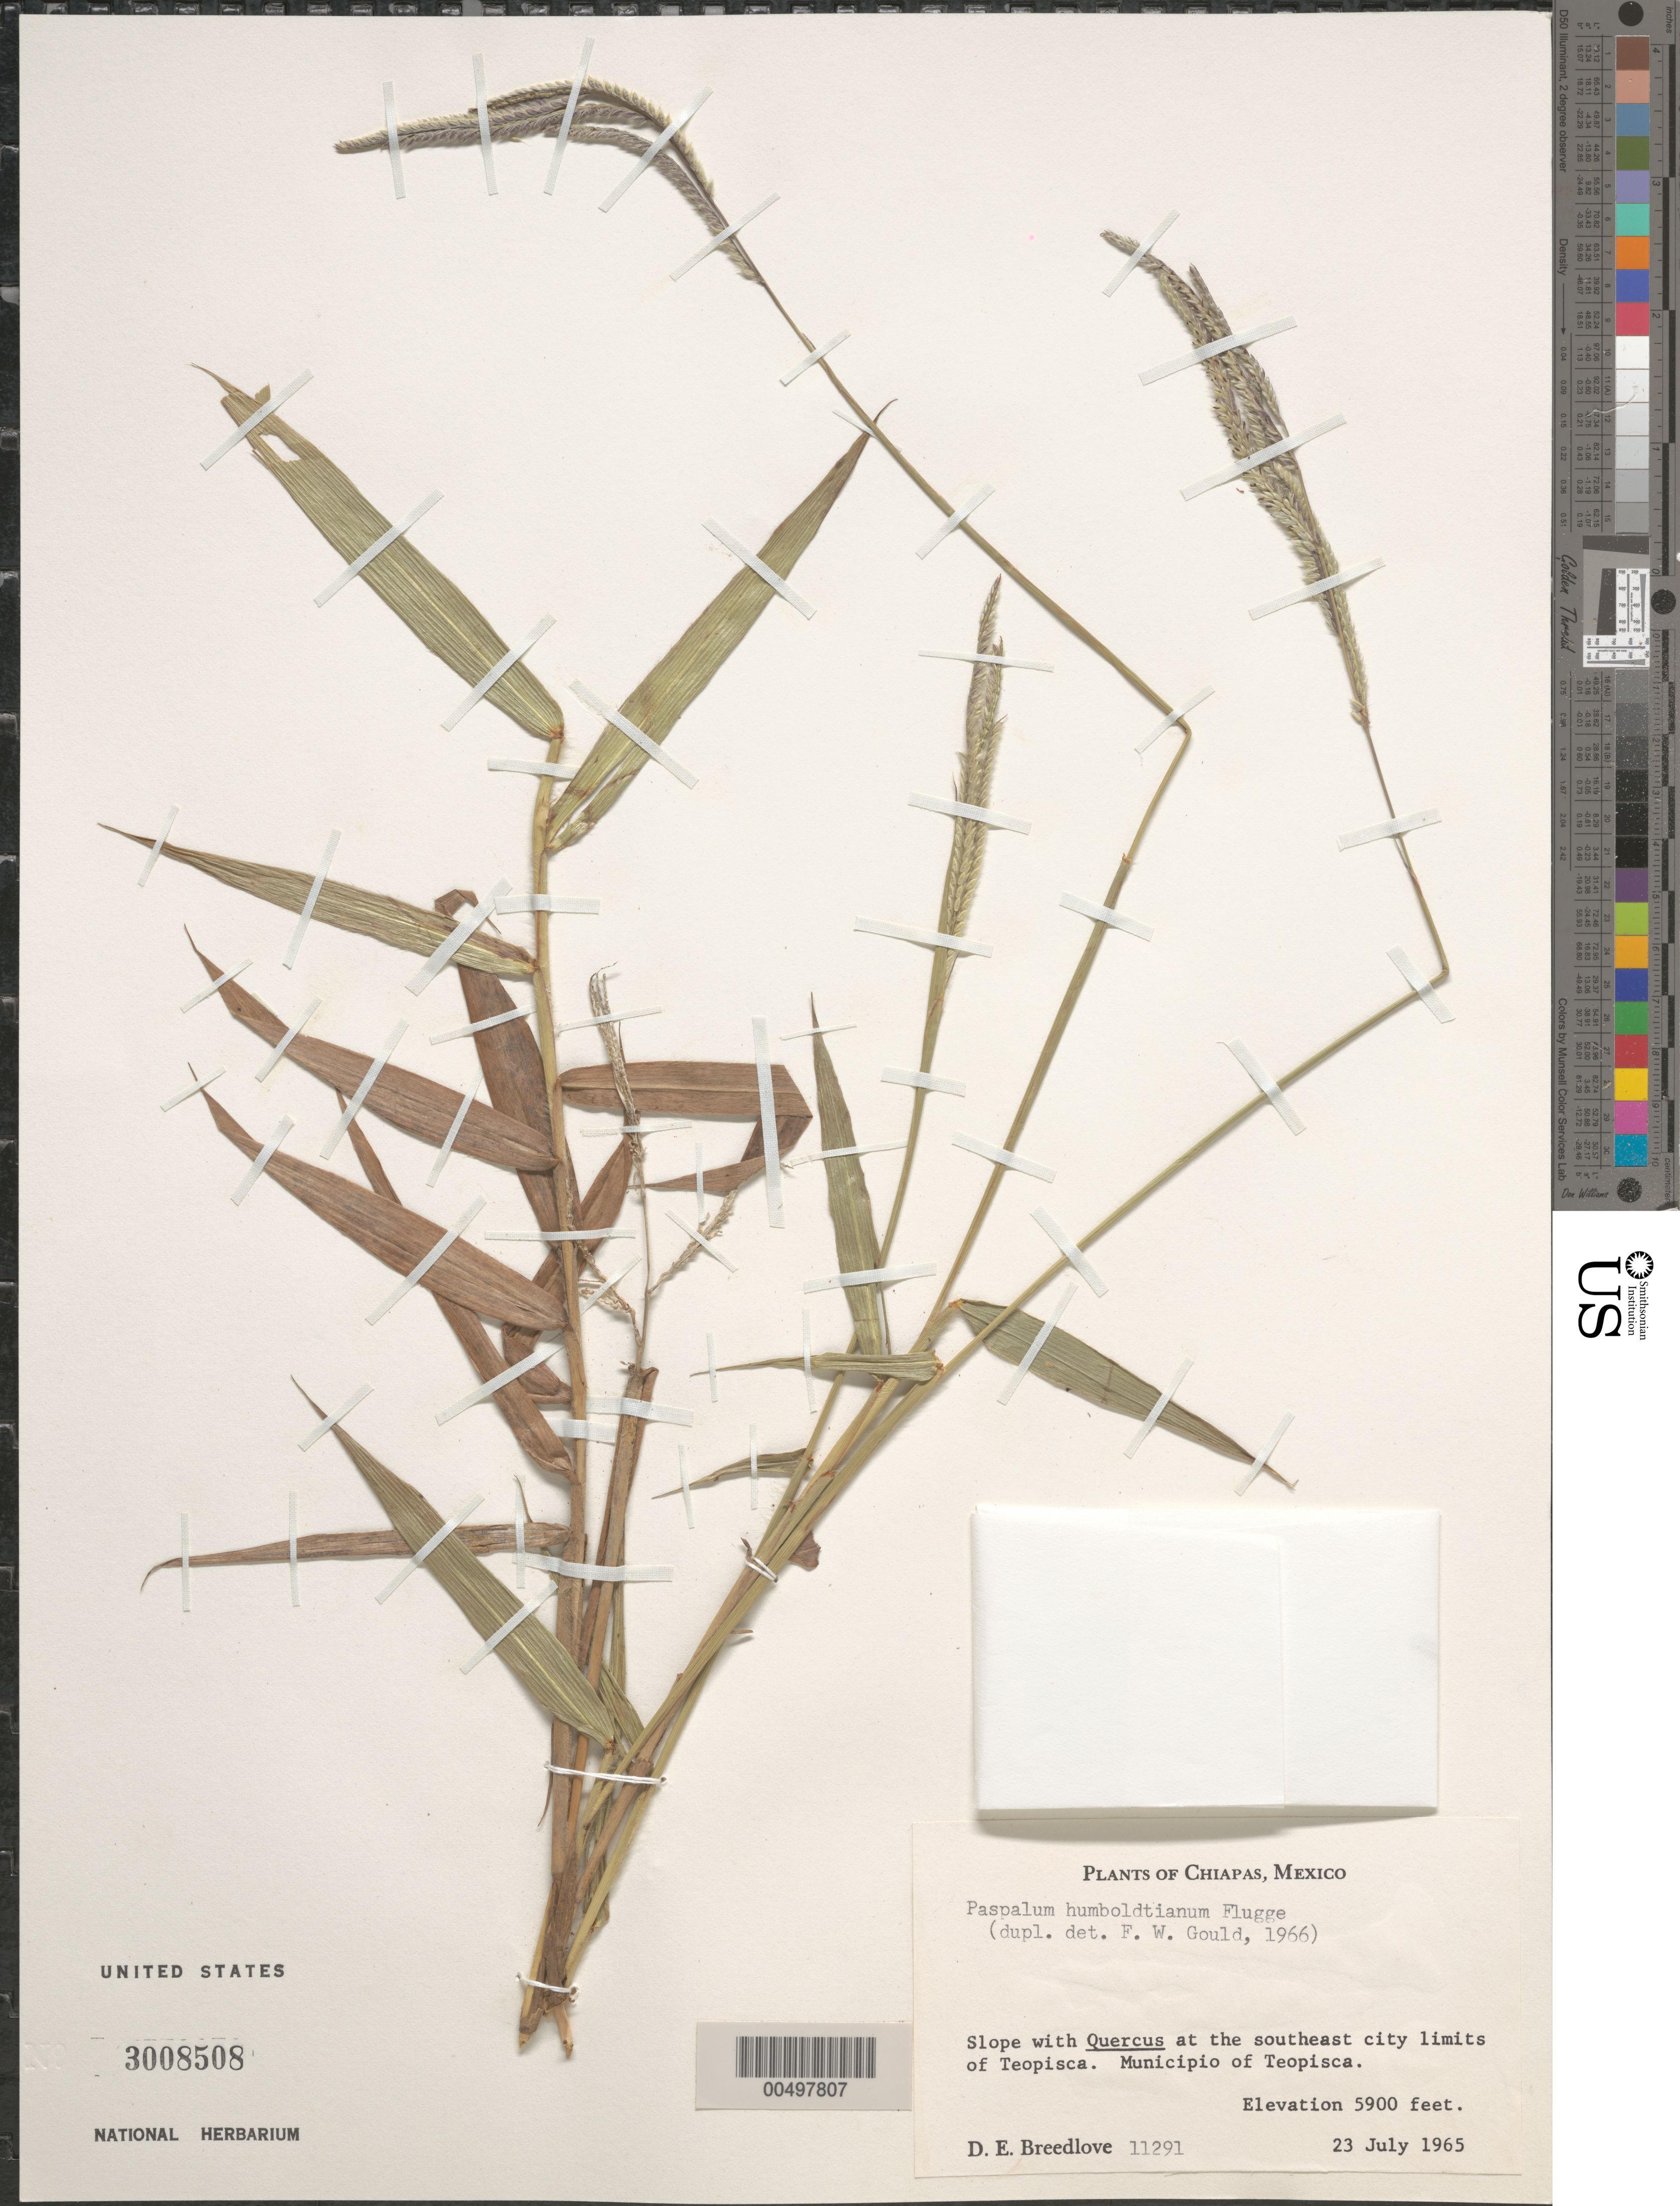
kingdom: Plantae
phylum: Tracheophyta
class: Liliopsida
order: Poales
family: Poaceae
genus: Paspalum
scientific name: Paspalum humboldtianum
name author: Flüggé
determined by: Gould, F. W.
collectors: D. E. Breedlove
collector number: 11291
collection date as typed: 23 Jul 1965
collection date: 1965-07-23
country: Mexico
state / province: Chiapas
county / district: Teopisca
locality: At the SE city limits of Teopisca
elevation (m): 1798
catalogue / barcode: US 3008508